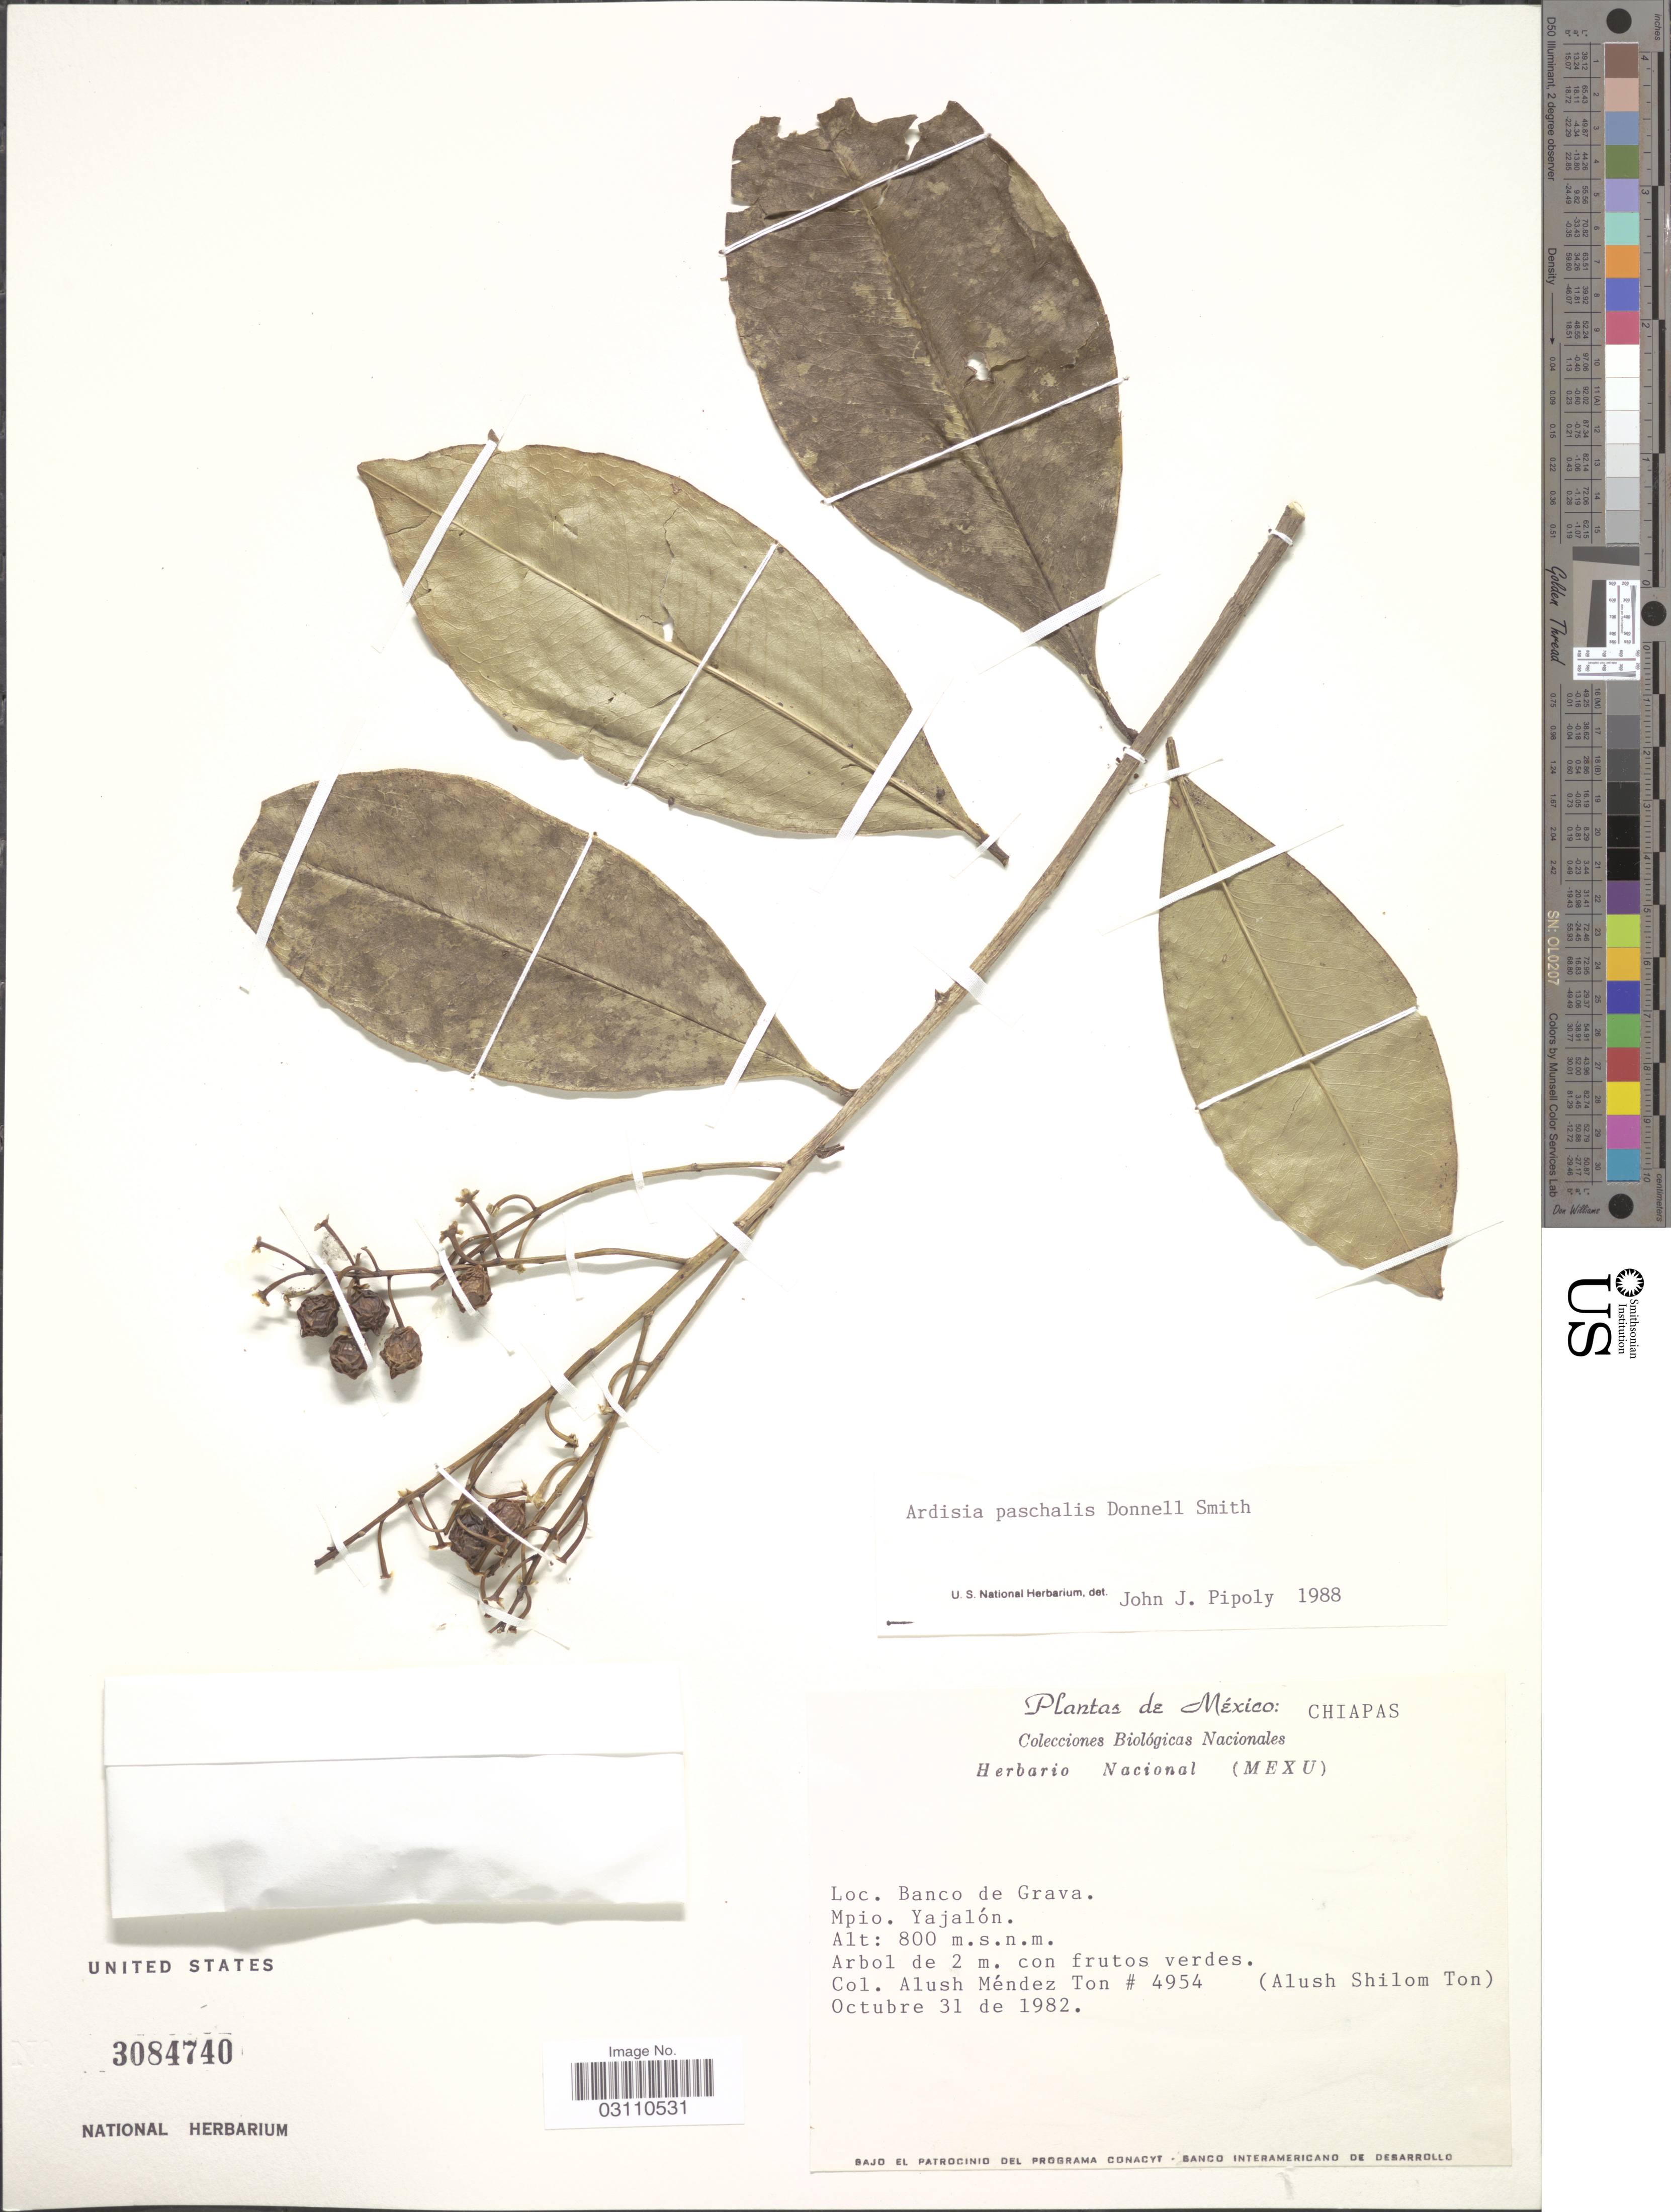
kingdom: Plantae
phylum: Tracheophyta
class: Magnoliopsida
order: Ericales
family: Primulaceae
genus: Ardisia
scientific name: Ardisia paschalis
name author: Donn. Sm.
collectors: A. Méndez Ton & A. S. Ton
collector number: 4954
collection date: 1982-10-31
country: Mexico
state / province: Chiapas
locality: Banco de Grava. Mpio. Yajalón.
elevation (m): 800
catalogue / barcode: US 3084740